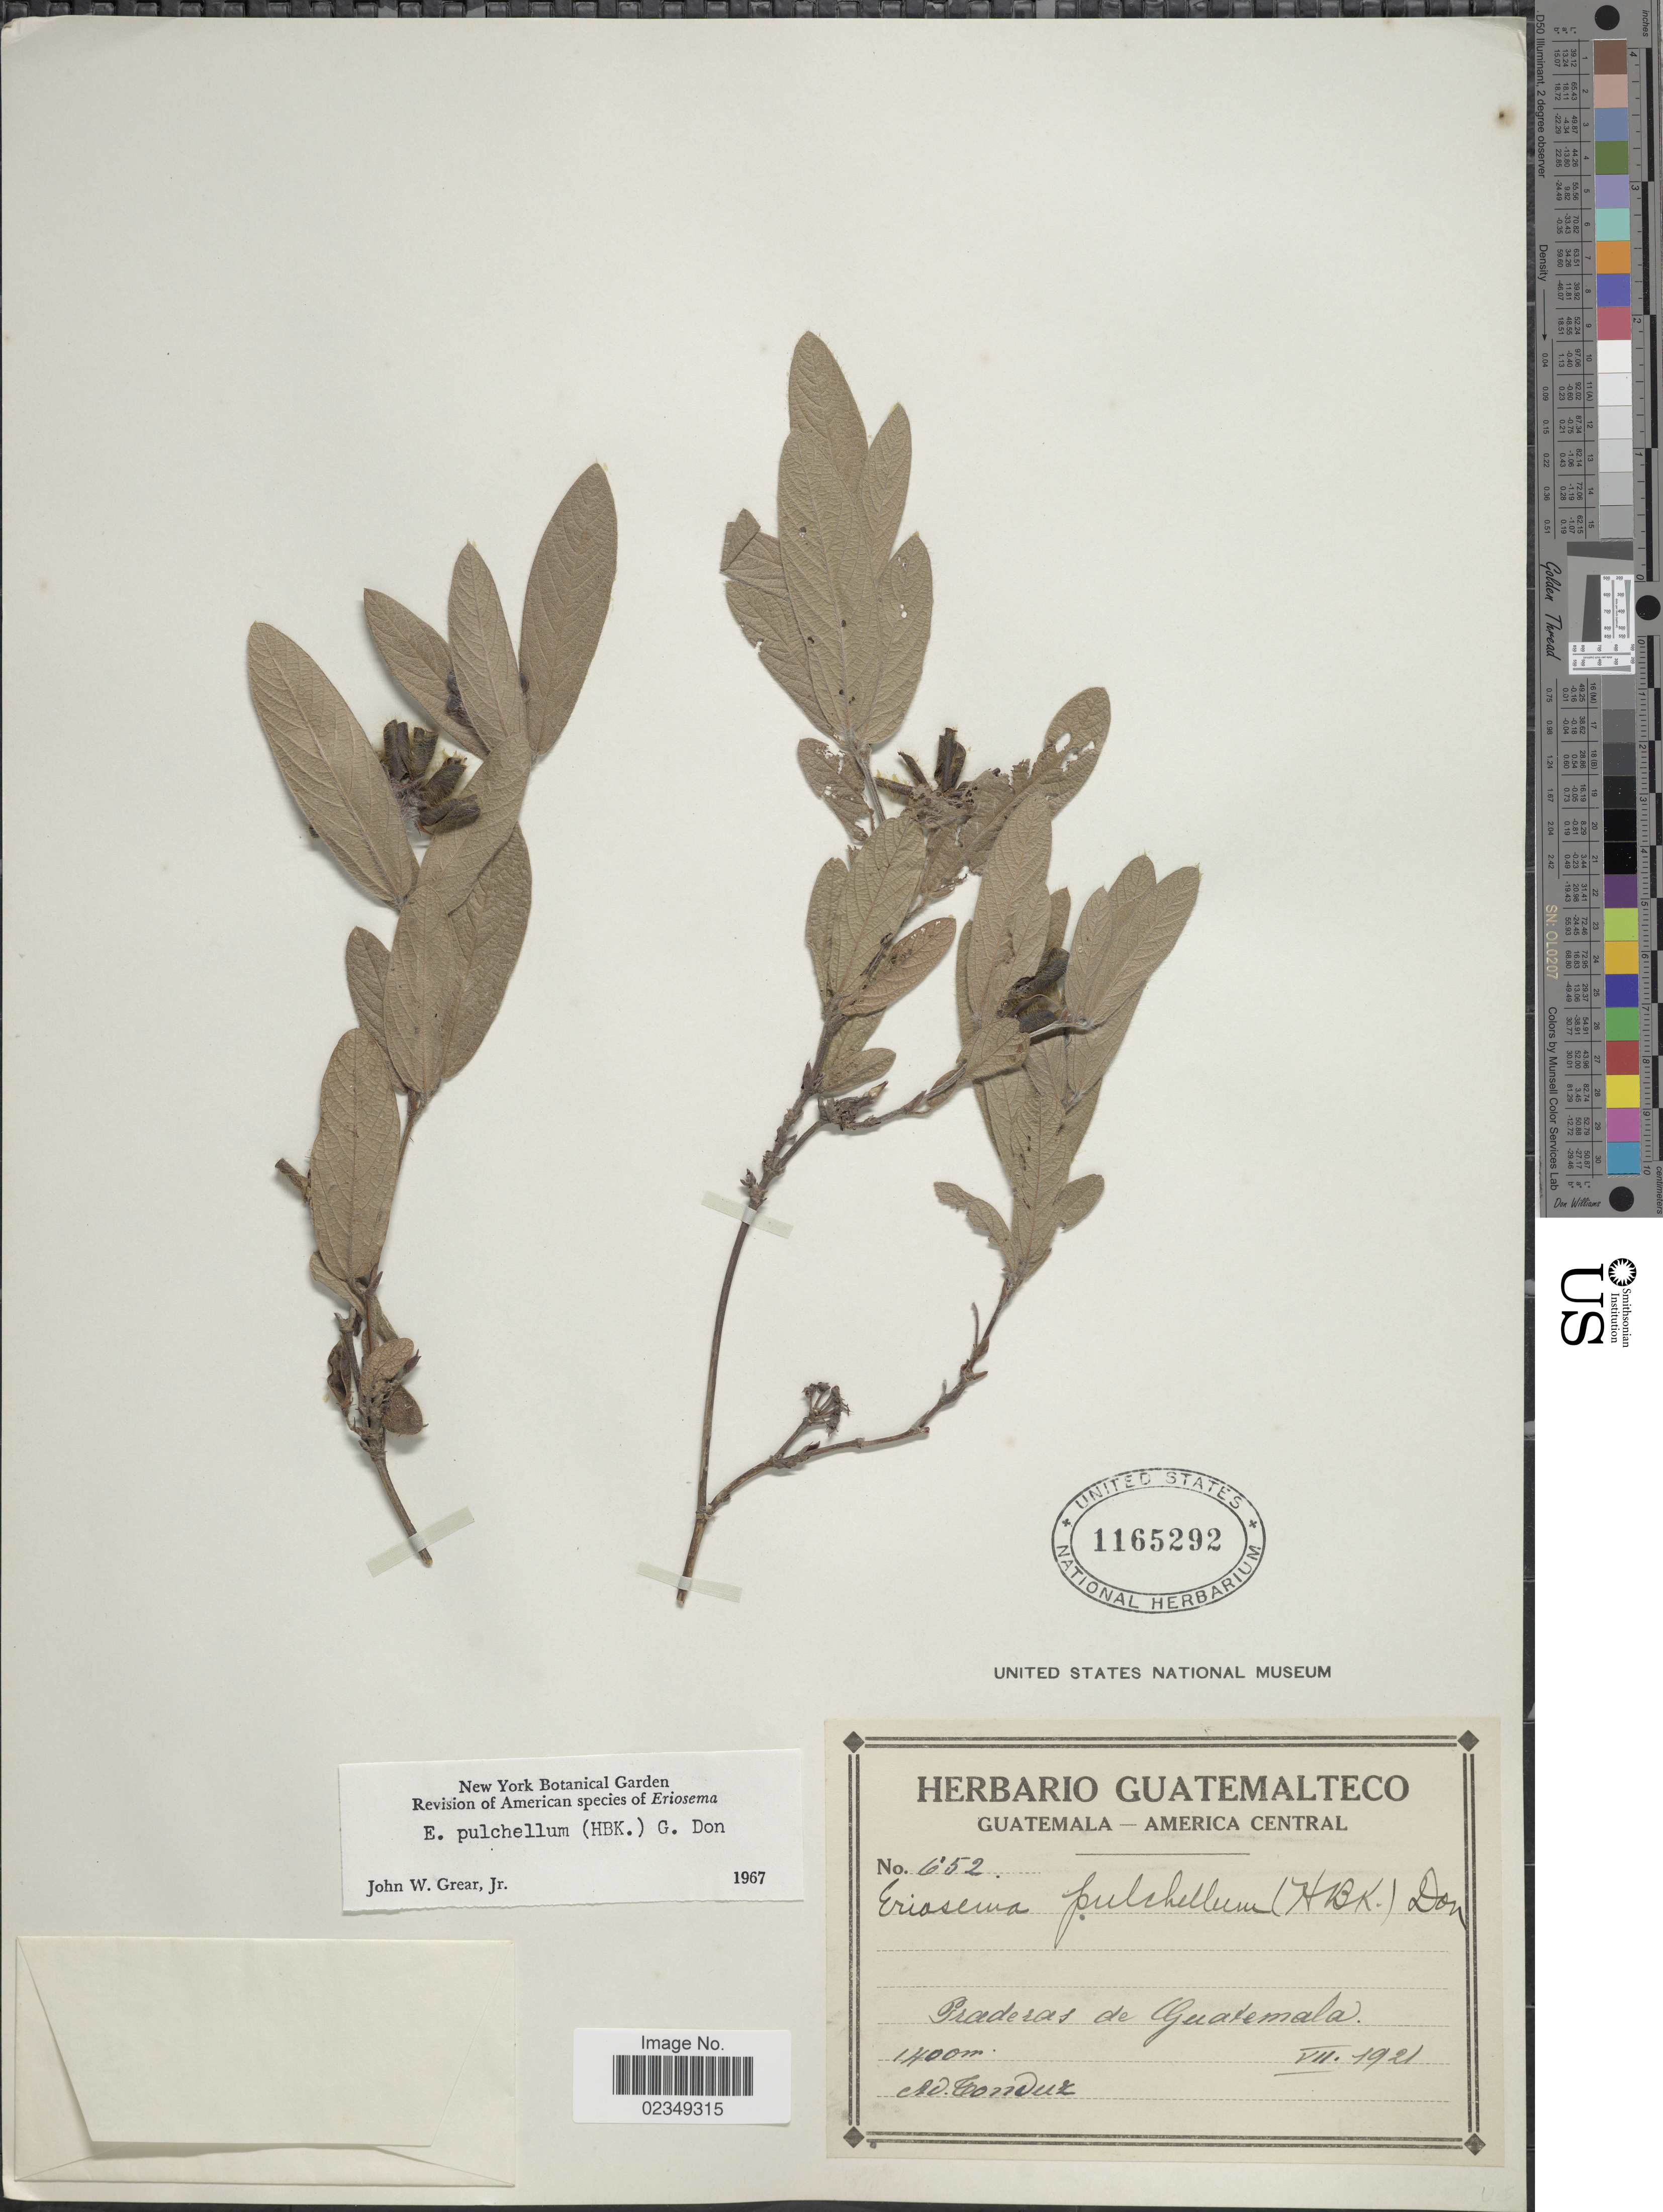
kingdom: Plantae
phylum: Tracheophyta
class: Magnoliopsida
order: Fabales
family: Fabaceae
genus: Eriosema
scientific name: Eriosema pulchellum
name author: (Kunth) G. Don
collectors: A. Tonduz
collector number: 652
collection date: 1921-07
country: Guatemala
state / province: Guatemala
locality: Praderas de Guatemala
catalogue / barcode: US 1165292